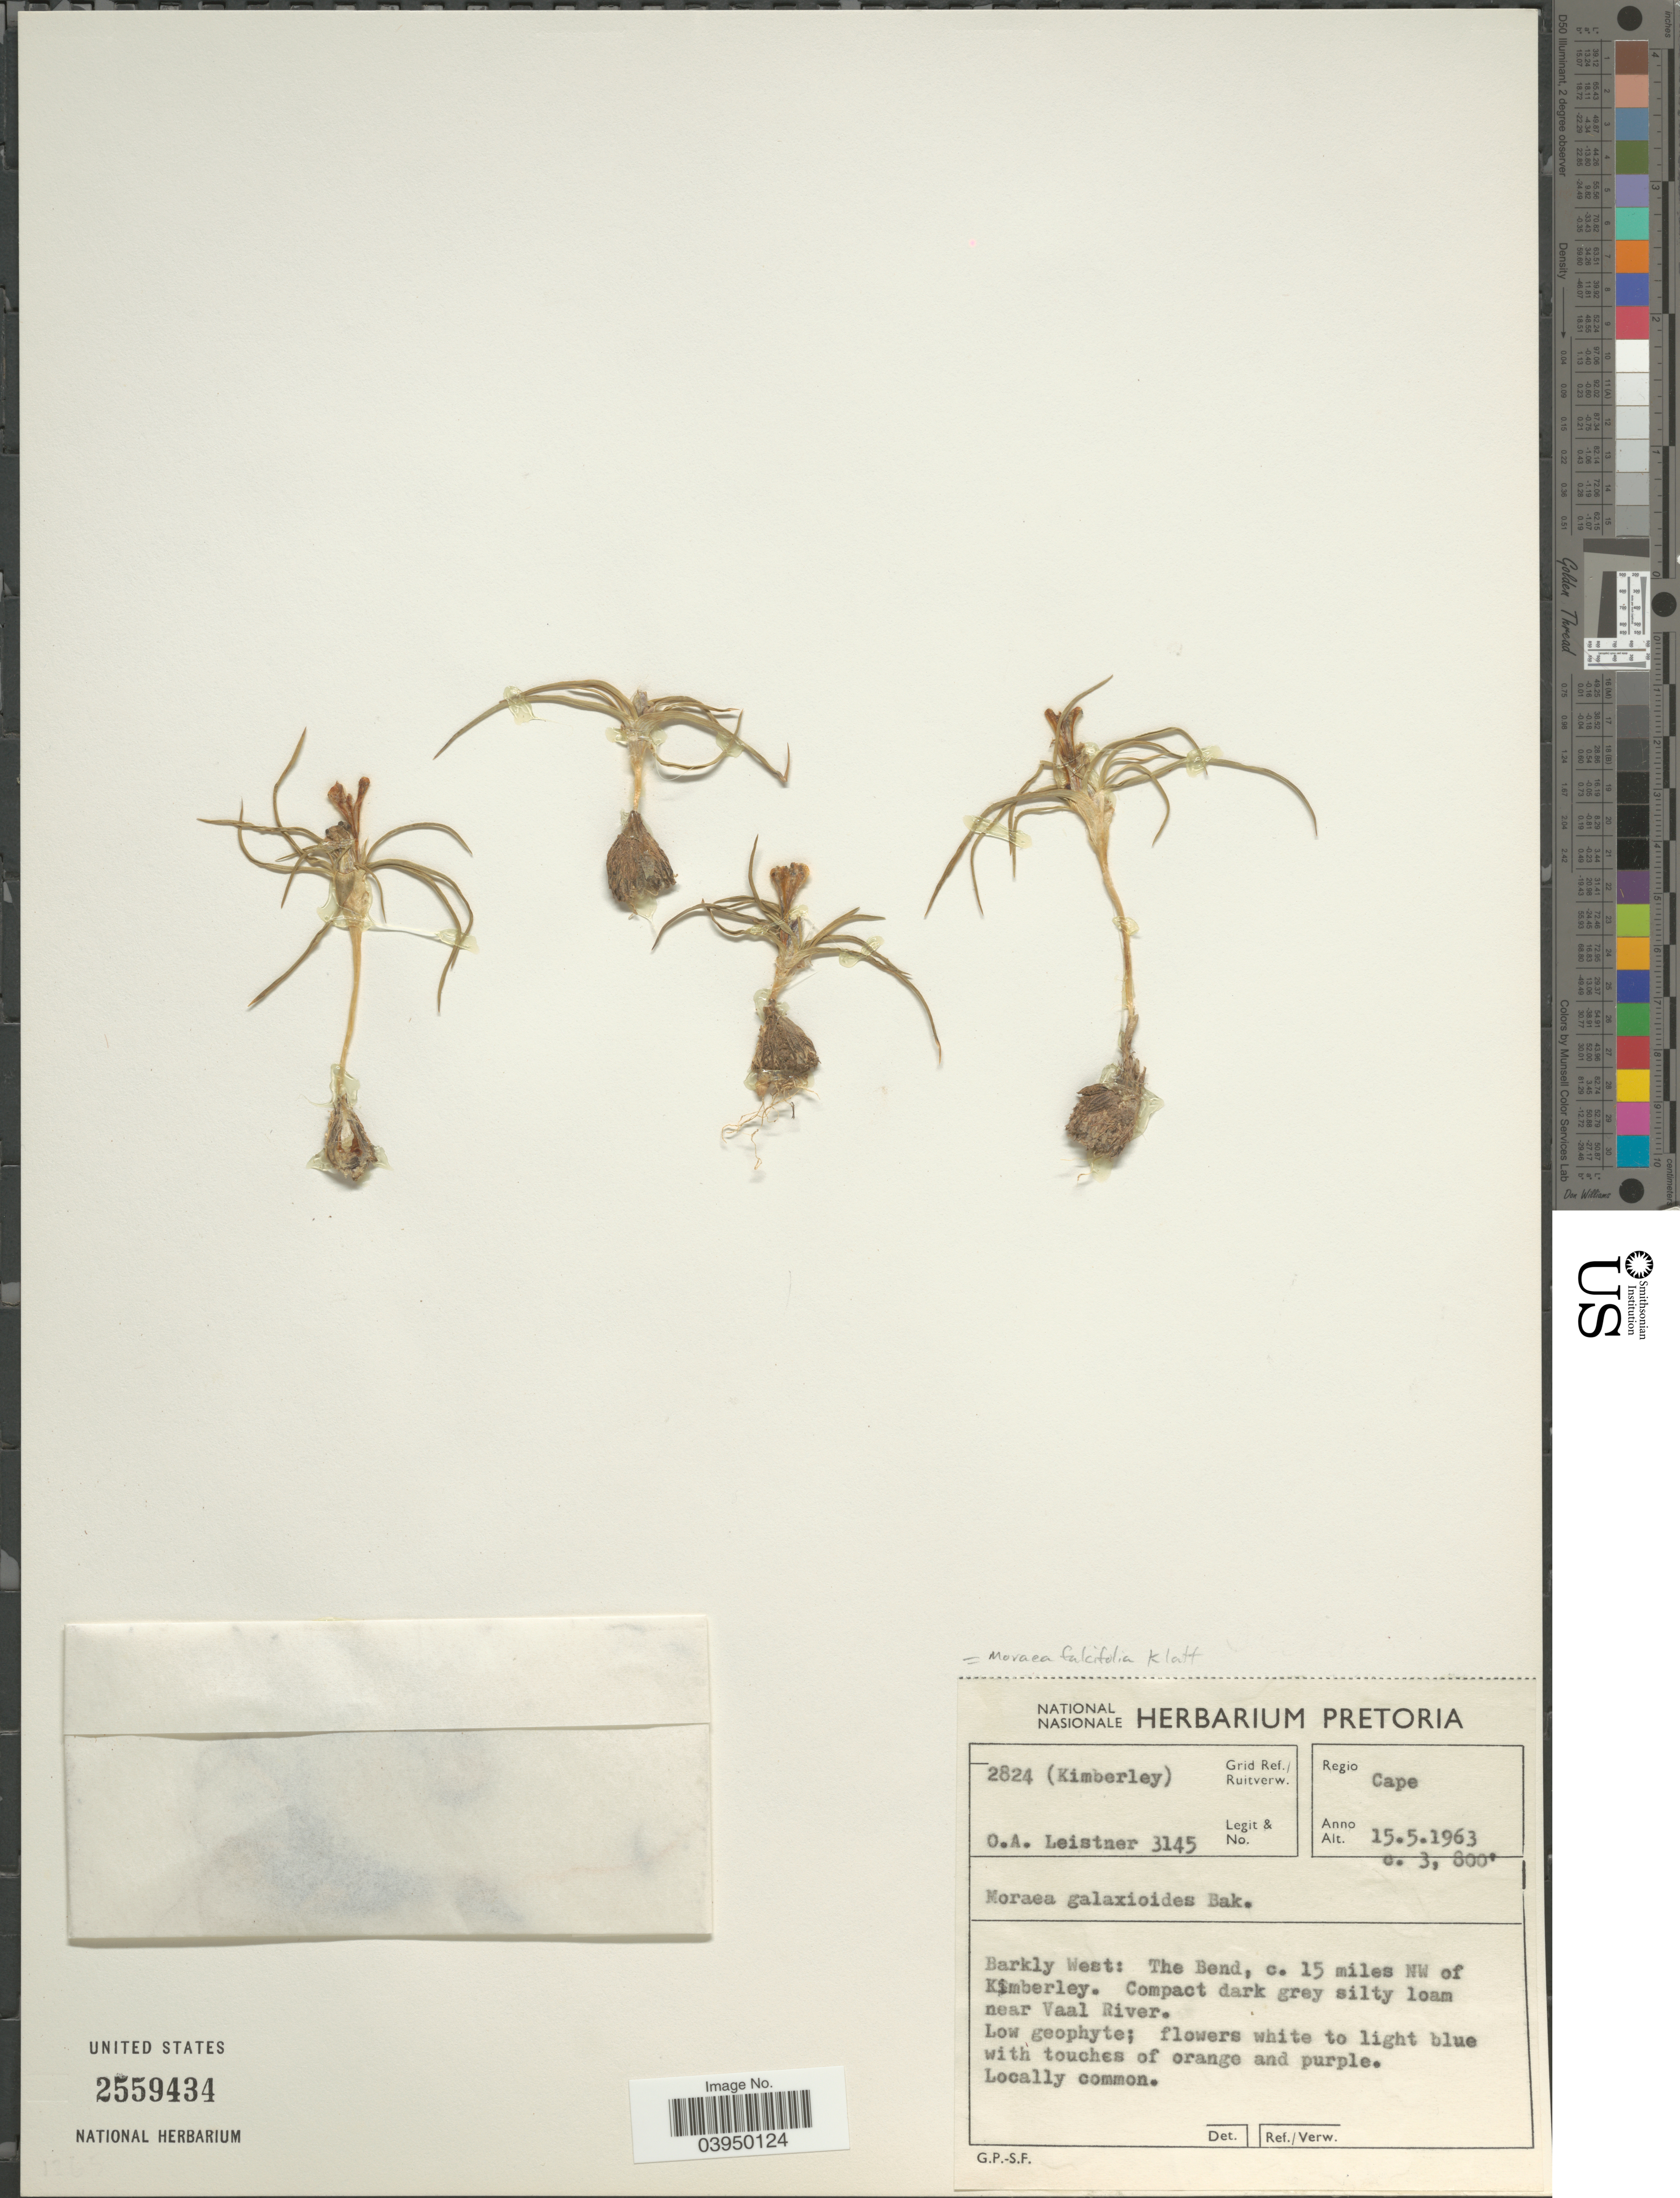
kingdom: Plantae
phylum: Tracheophyta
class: Liliopsida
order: Asparagales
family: Iridaceae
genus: Moraea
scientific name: Moraea falcifolia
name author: Klatt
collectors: O. A. Leistner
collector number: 3145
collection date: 1963-05-15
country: South Africa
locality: Grid Ref./Ruitverw. 2824 (Kimberley). Regio Cape. Barkly West: The Bend, c. 15 miles NW of Kimberley. Compact dark grey silty loam near Vaal River.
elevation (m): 1158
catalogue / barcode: US 2559434